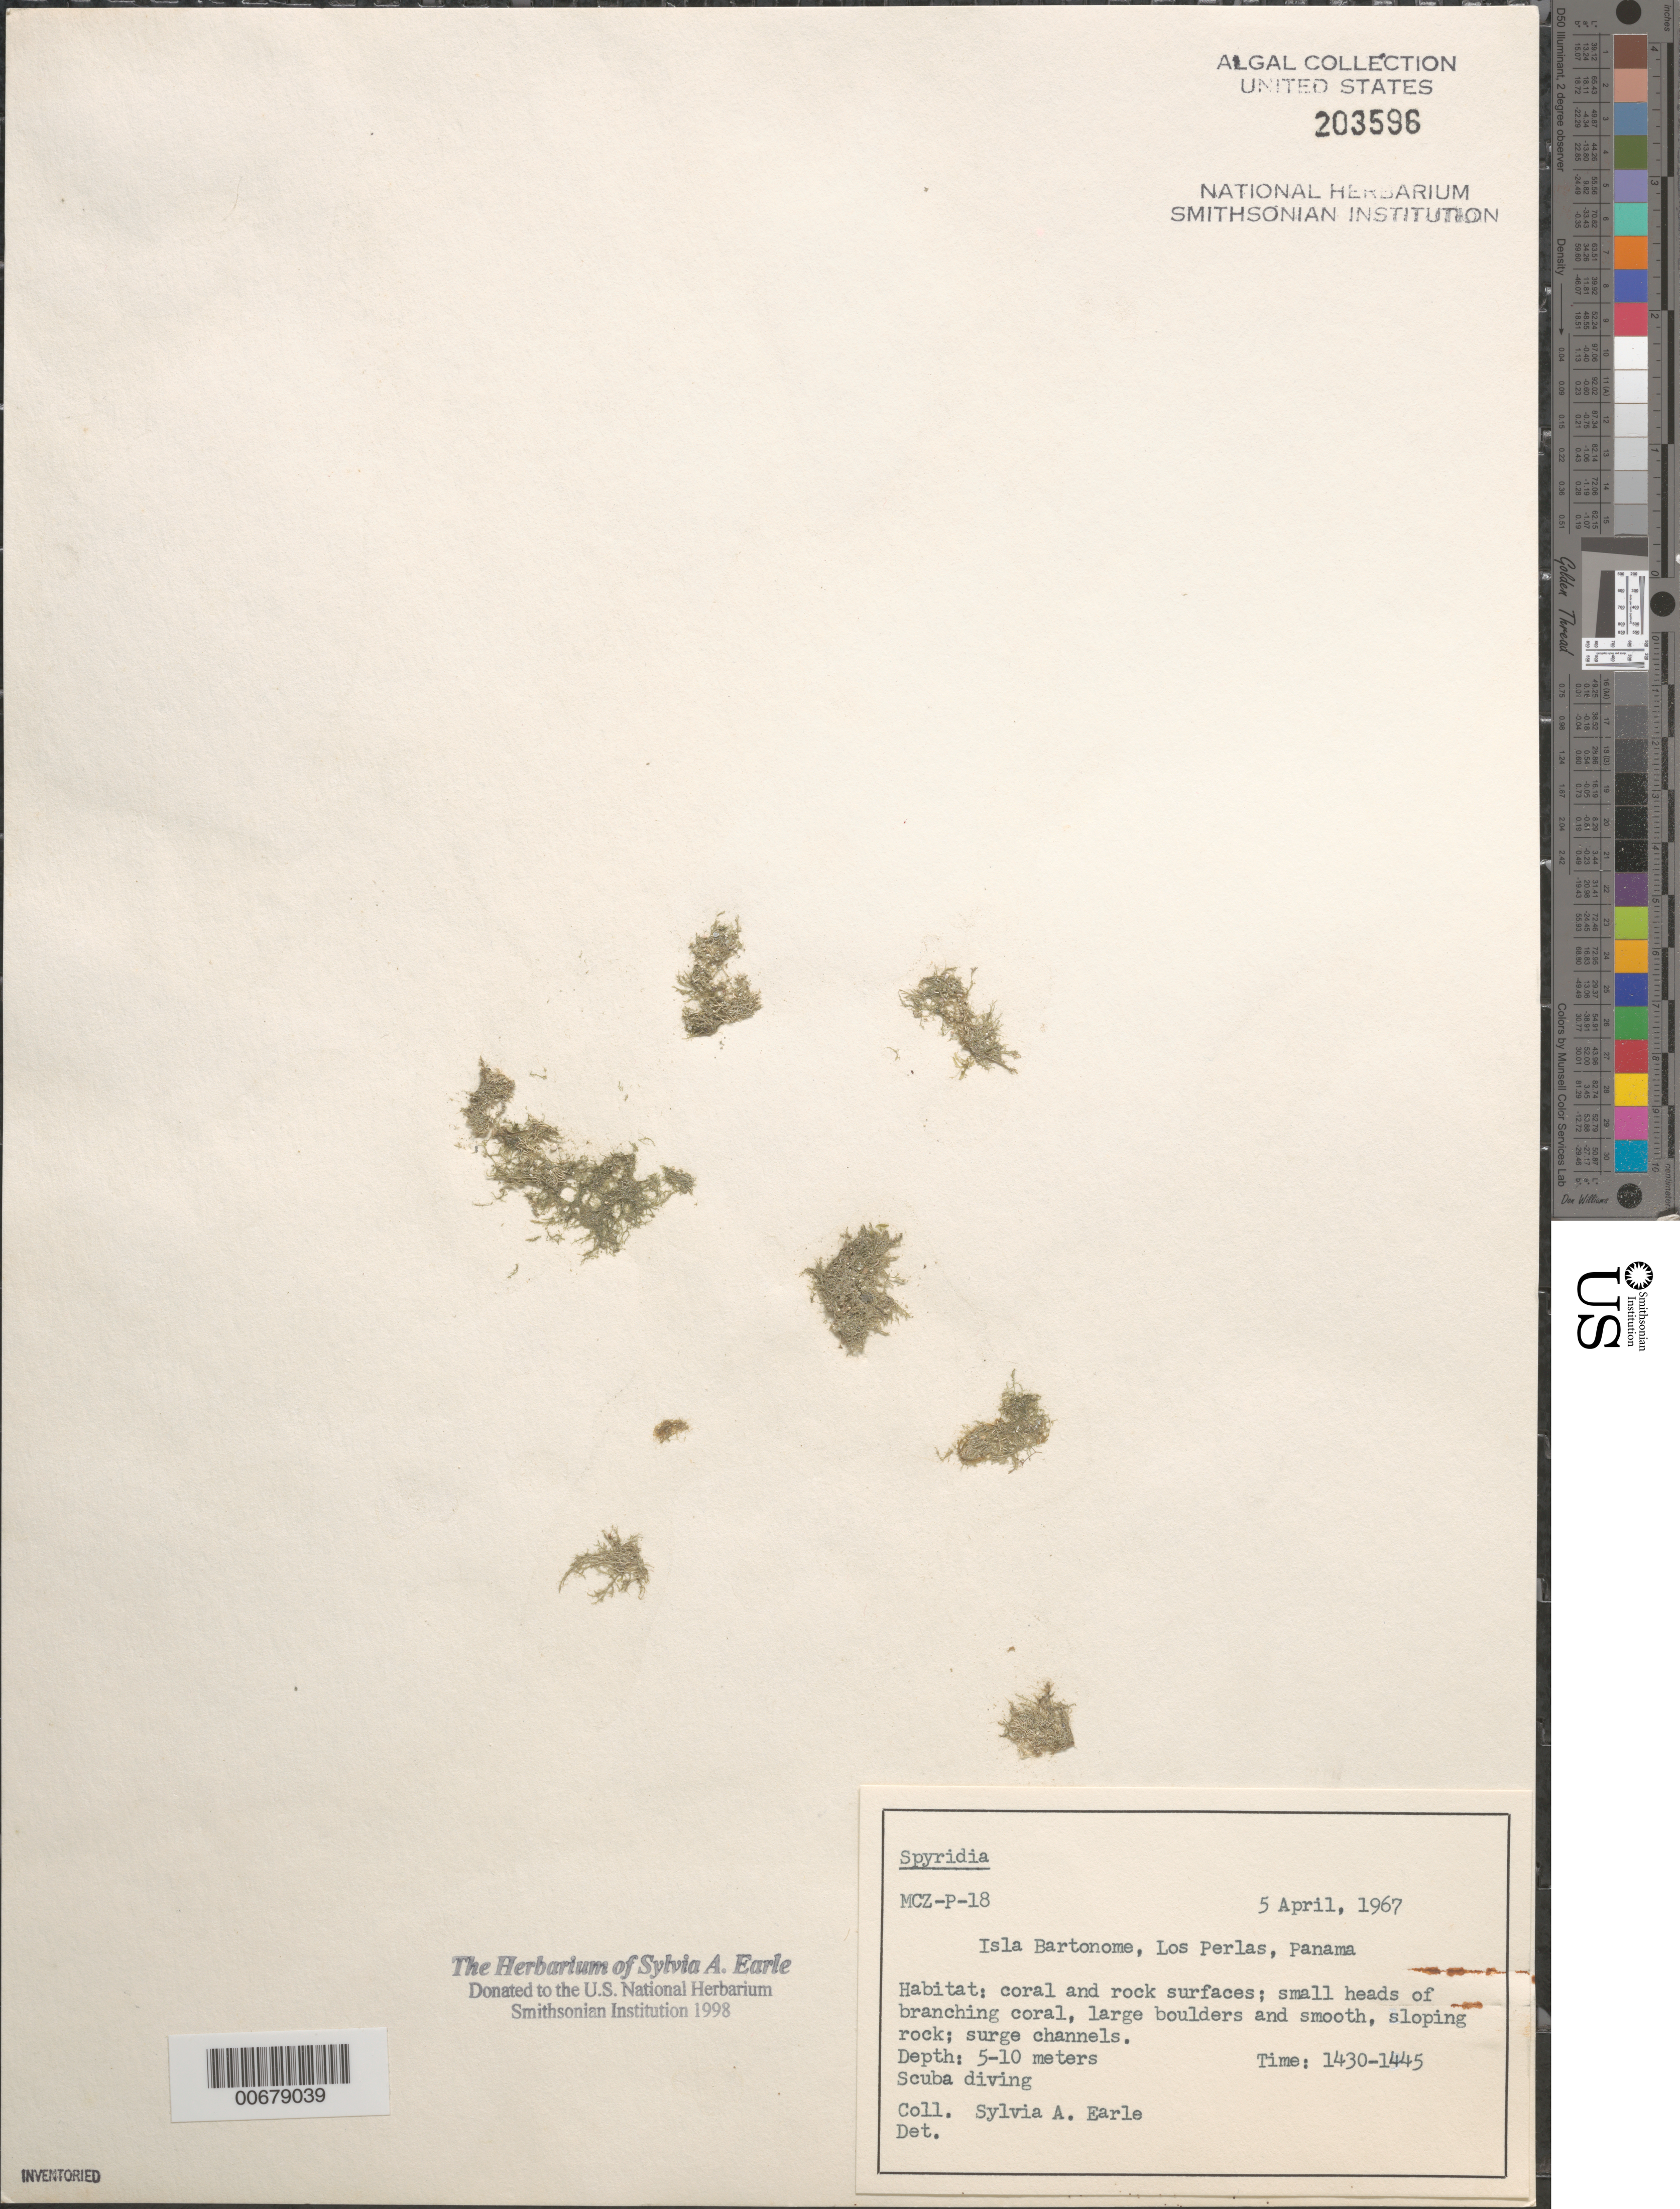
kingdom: Plantae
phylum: Rhodophyta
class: Florideophyceae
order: Ceramiales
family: Spyridiaceae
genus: Spyridia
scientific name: Spyridia sp.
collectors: S. A. Earle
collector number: MCZ-P-18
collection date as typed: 05 Apr 1967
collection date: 1967-04-05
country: Panama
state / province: Panamá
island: Bartonome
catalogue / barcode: US 203596